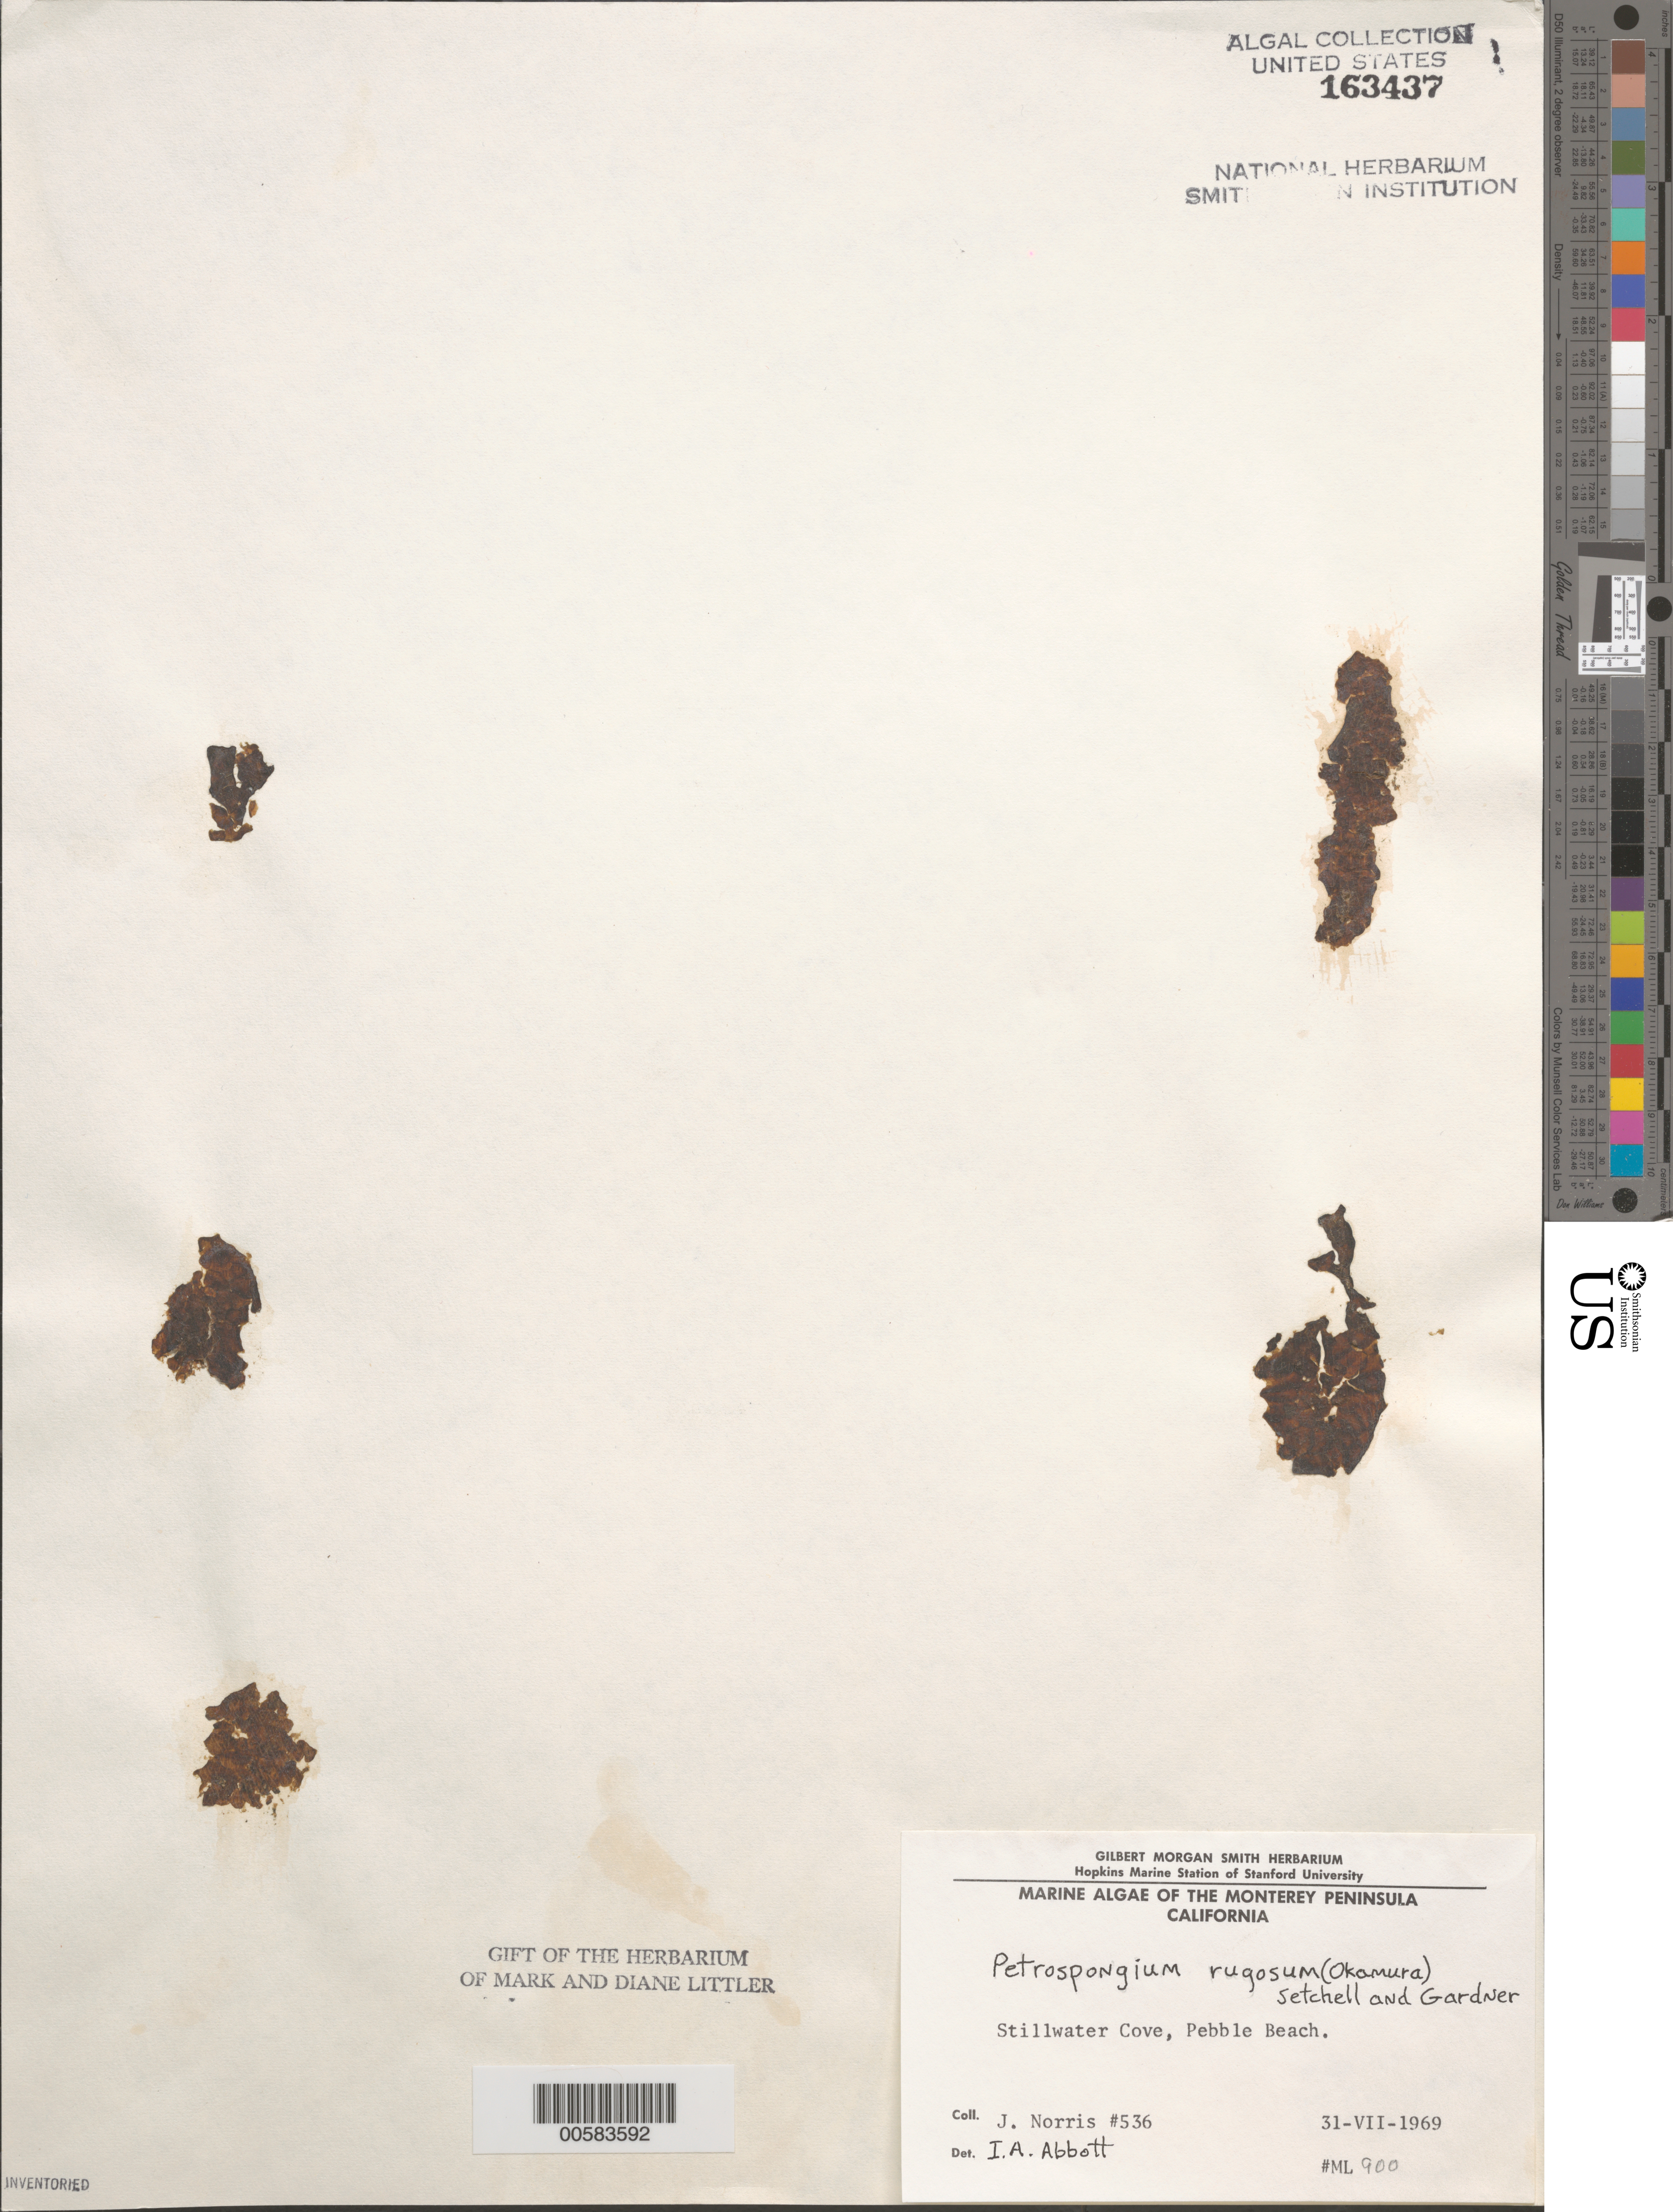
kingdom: Chromista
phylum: Ochrophyta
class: Phaeophyceae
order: Ectocarpales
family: Petrospongiaceae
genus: Petrospongium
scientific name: Petrospongium rugosum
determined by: Littler, M. M.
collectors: J. N. Norris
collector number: JN-536 & ML 900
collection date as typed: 31 Jul 1969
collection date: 1969-07-31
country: United States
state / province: California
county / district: Monterey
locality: Stillwater Cove, Pebble Beach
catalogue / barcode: US 163437